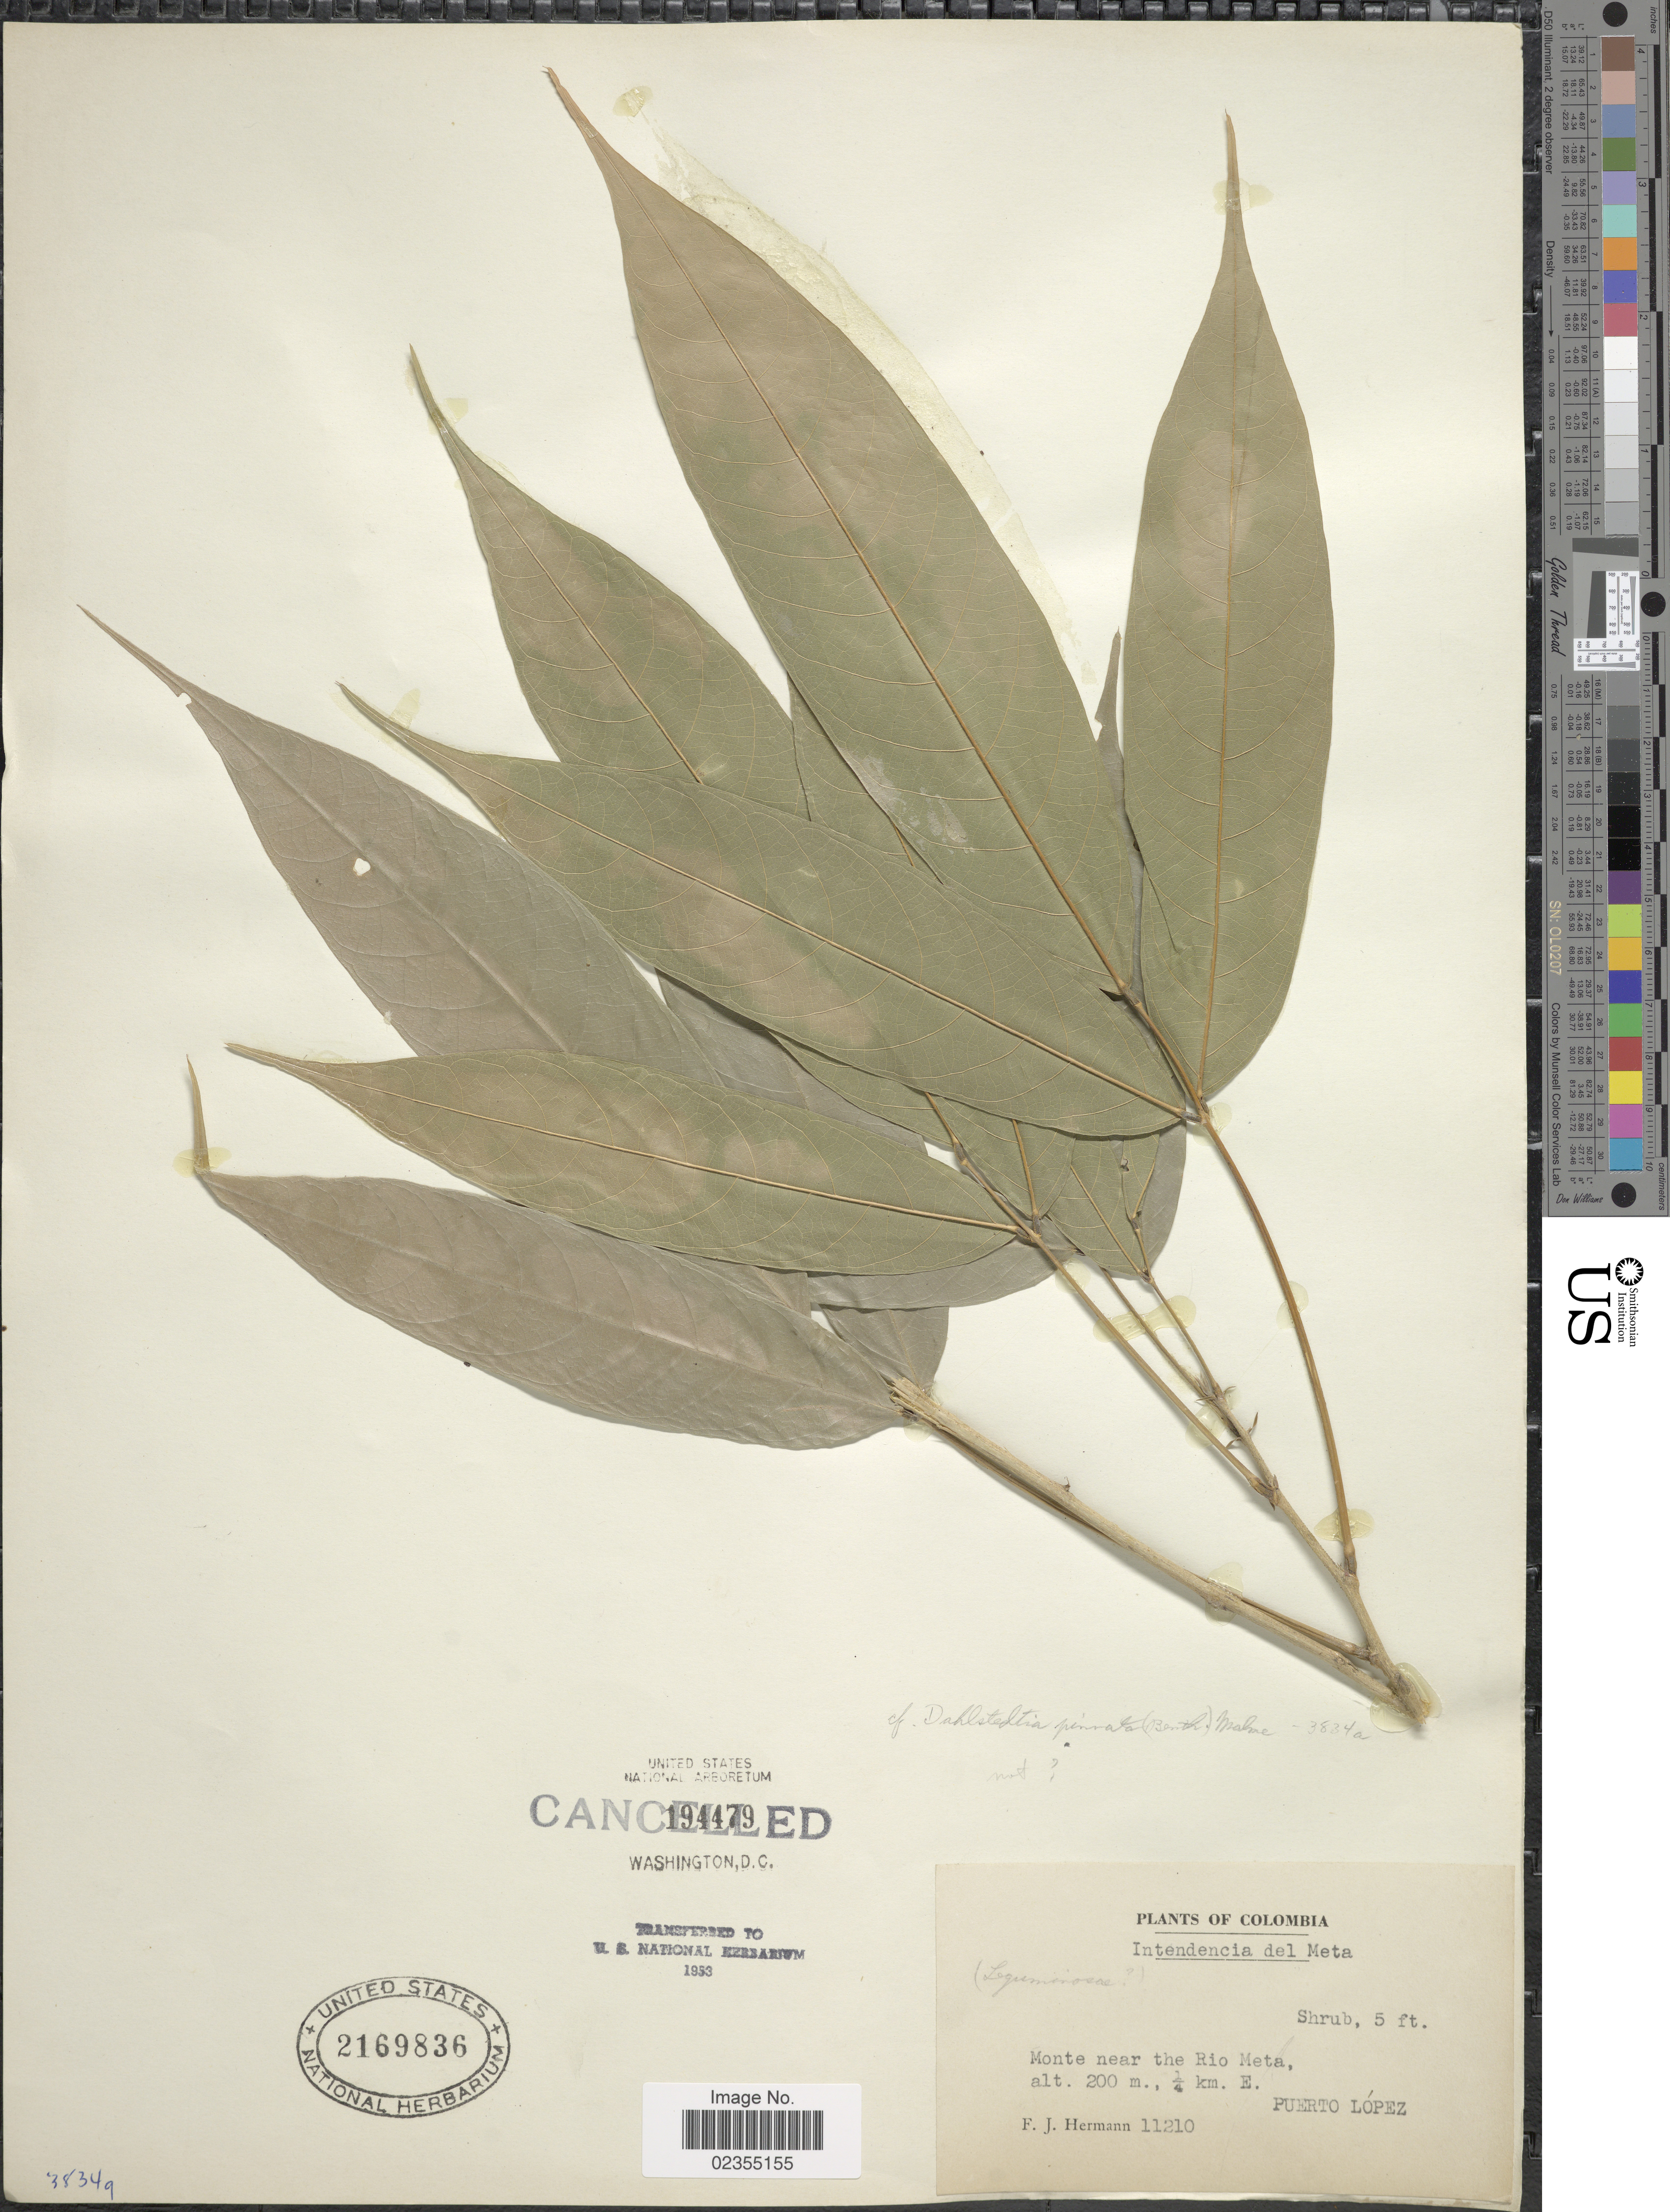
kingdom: Plantae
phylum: Tracheophyta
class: Magnoliopsida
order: Fabales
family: Fabaceae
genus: Clitoria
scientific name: Clitoria javitensis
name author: (Kunth) Benth.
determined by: Mansano, V. F.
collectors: F. J. Hermann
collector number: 11210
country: Colombia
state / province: Meta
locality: Intendencia del Meta. Monte near the Rio Meta, ¼ km. E. Puerto Lòpez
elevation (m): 200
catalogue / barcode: US 2169836